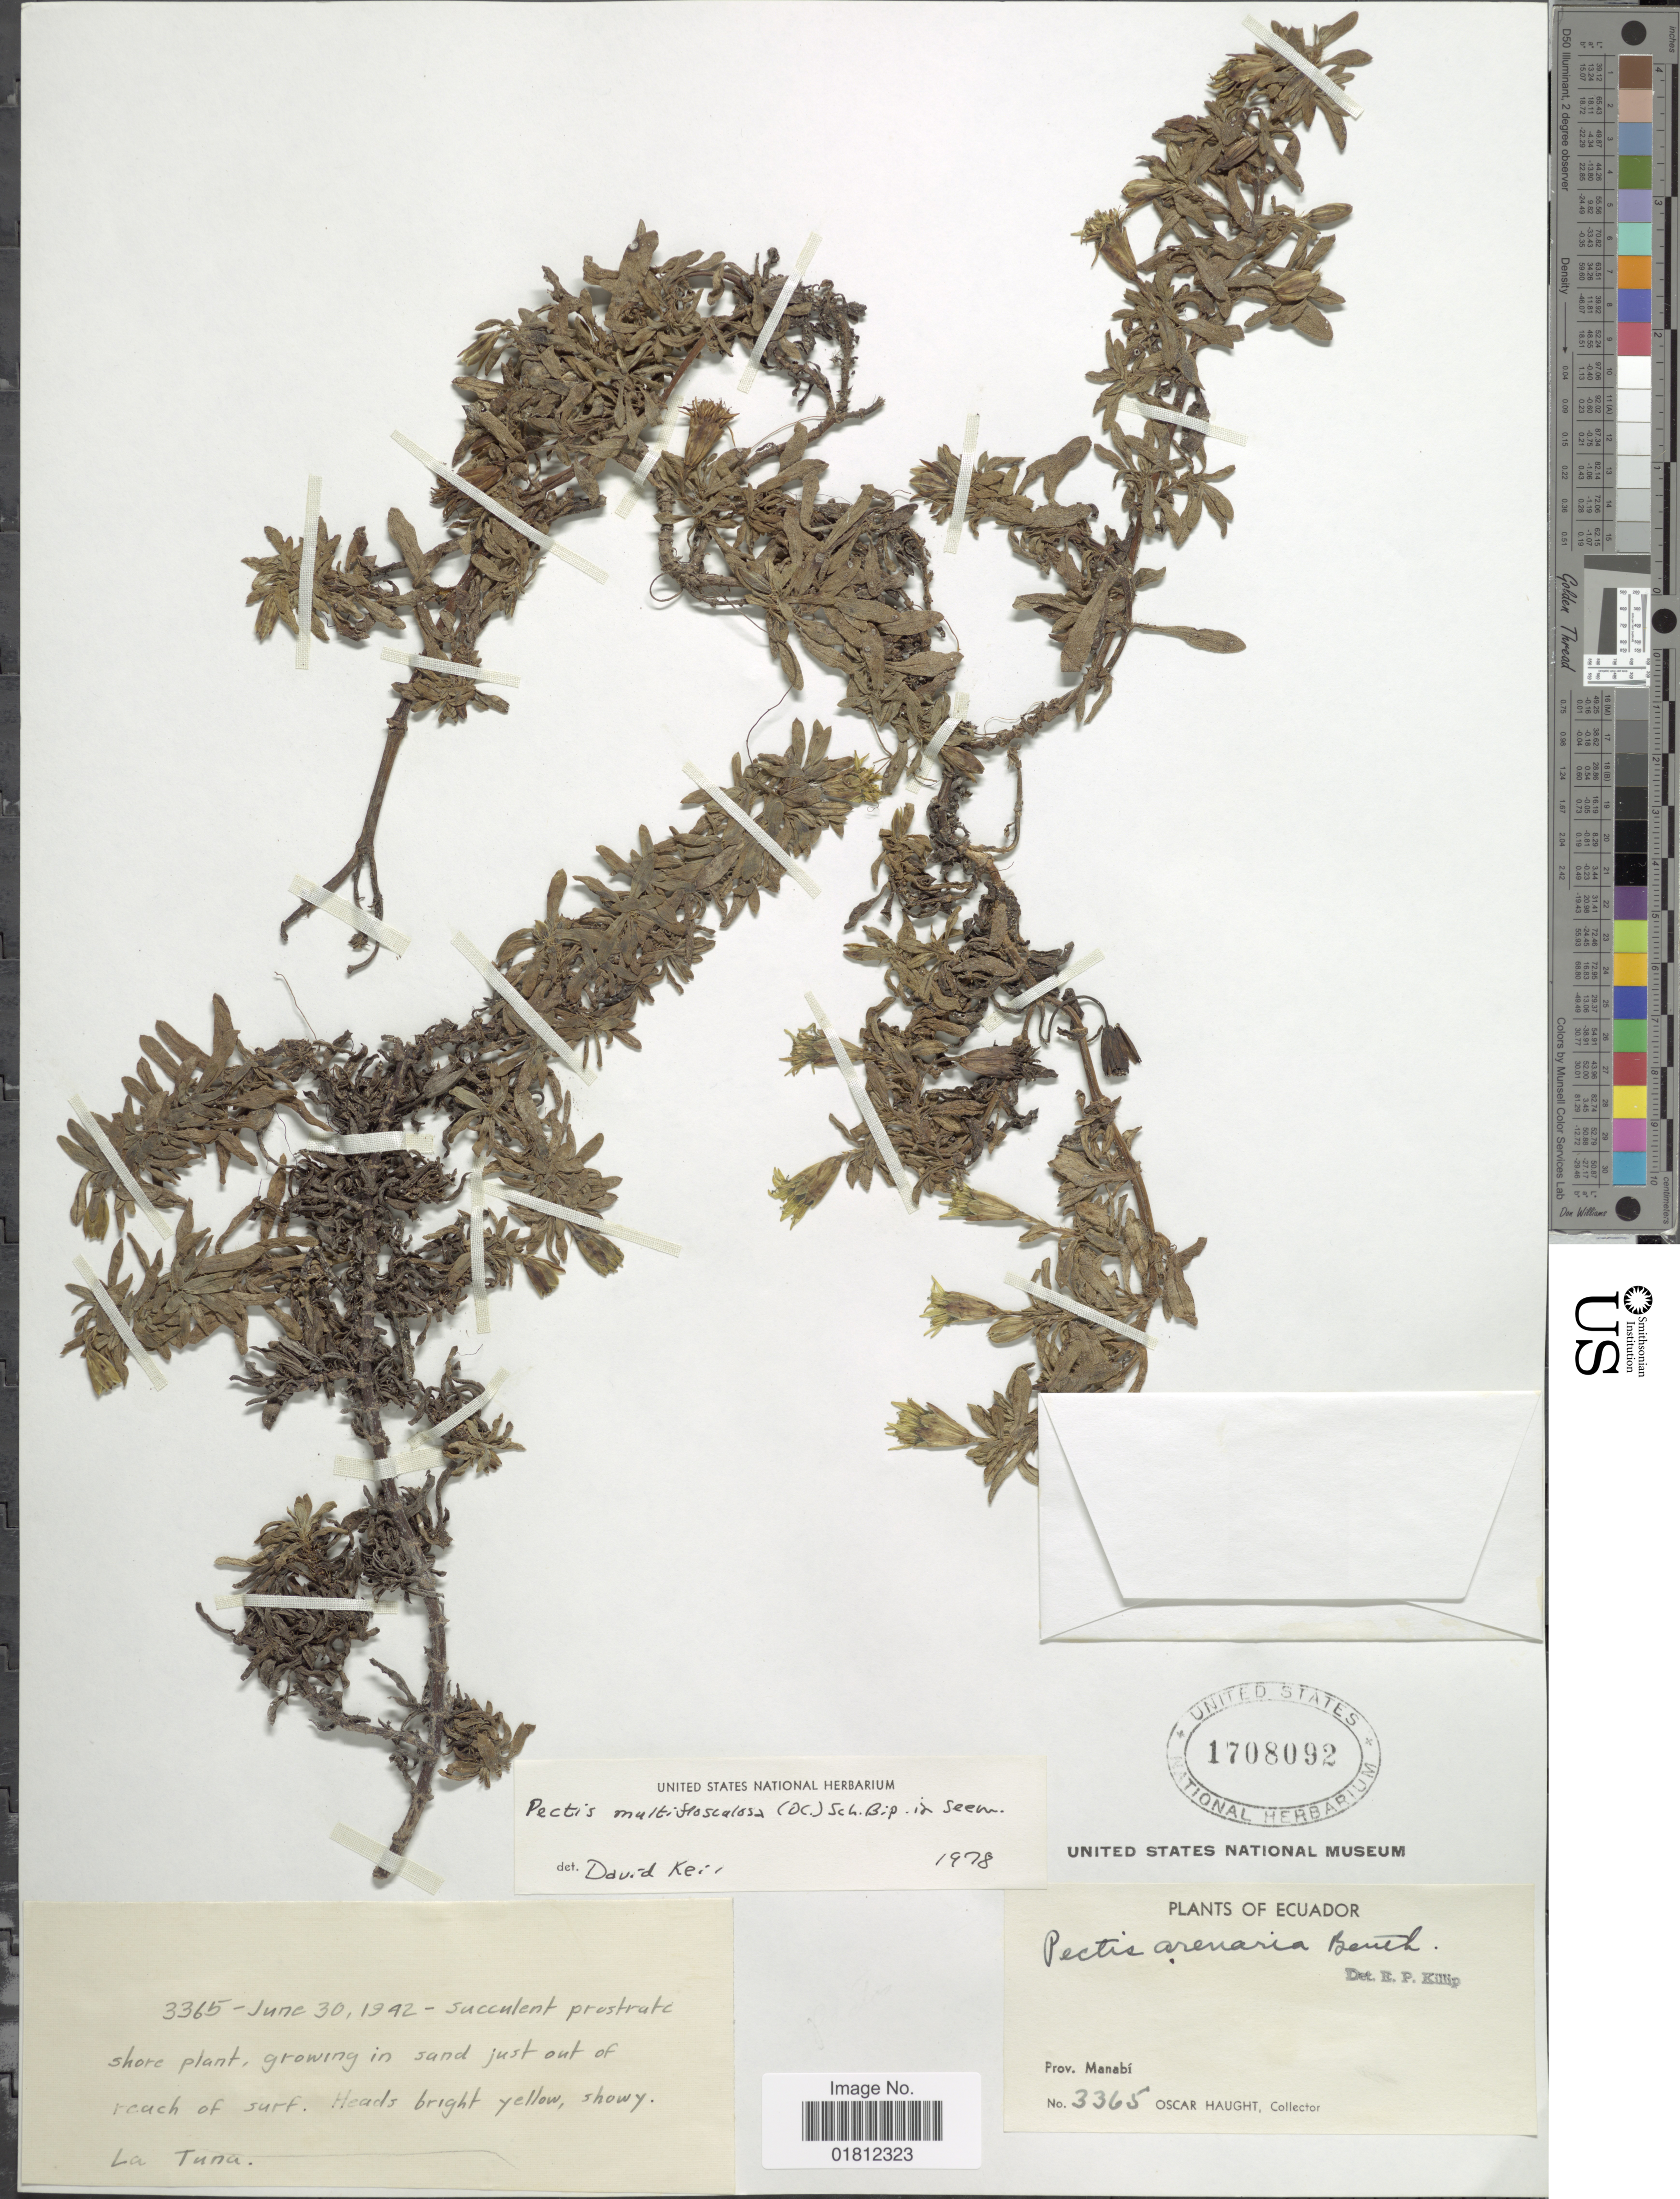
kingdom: Plantae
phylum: Tracheophyta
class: Magnoliopsida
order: Asterales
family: Asteraceae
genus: Pectis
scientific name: Pectis multiflosculosa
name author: (DC.) Sch. Bip.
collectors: O. Haught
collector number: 3365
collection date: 1942-06-30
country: Ecuador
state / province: Manabí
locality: La Tuna.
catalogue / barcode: US 1708092